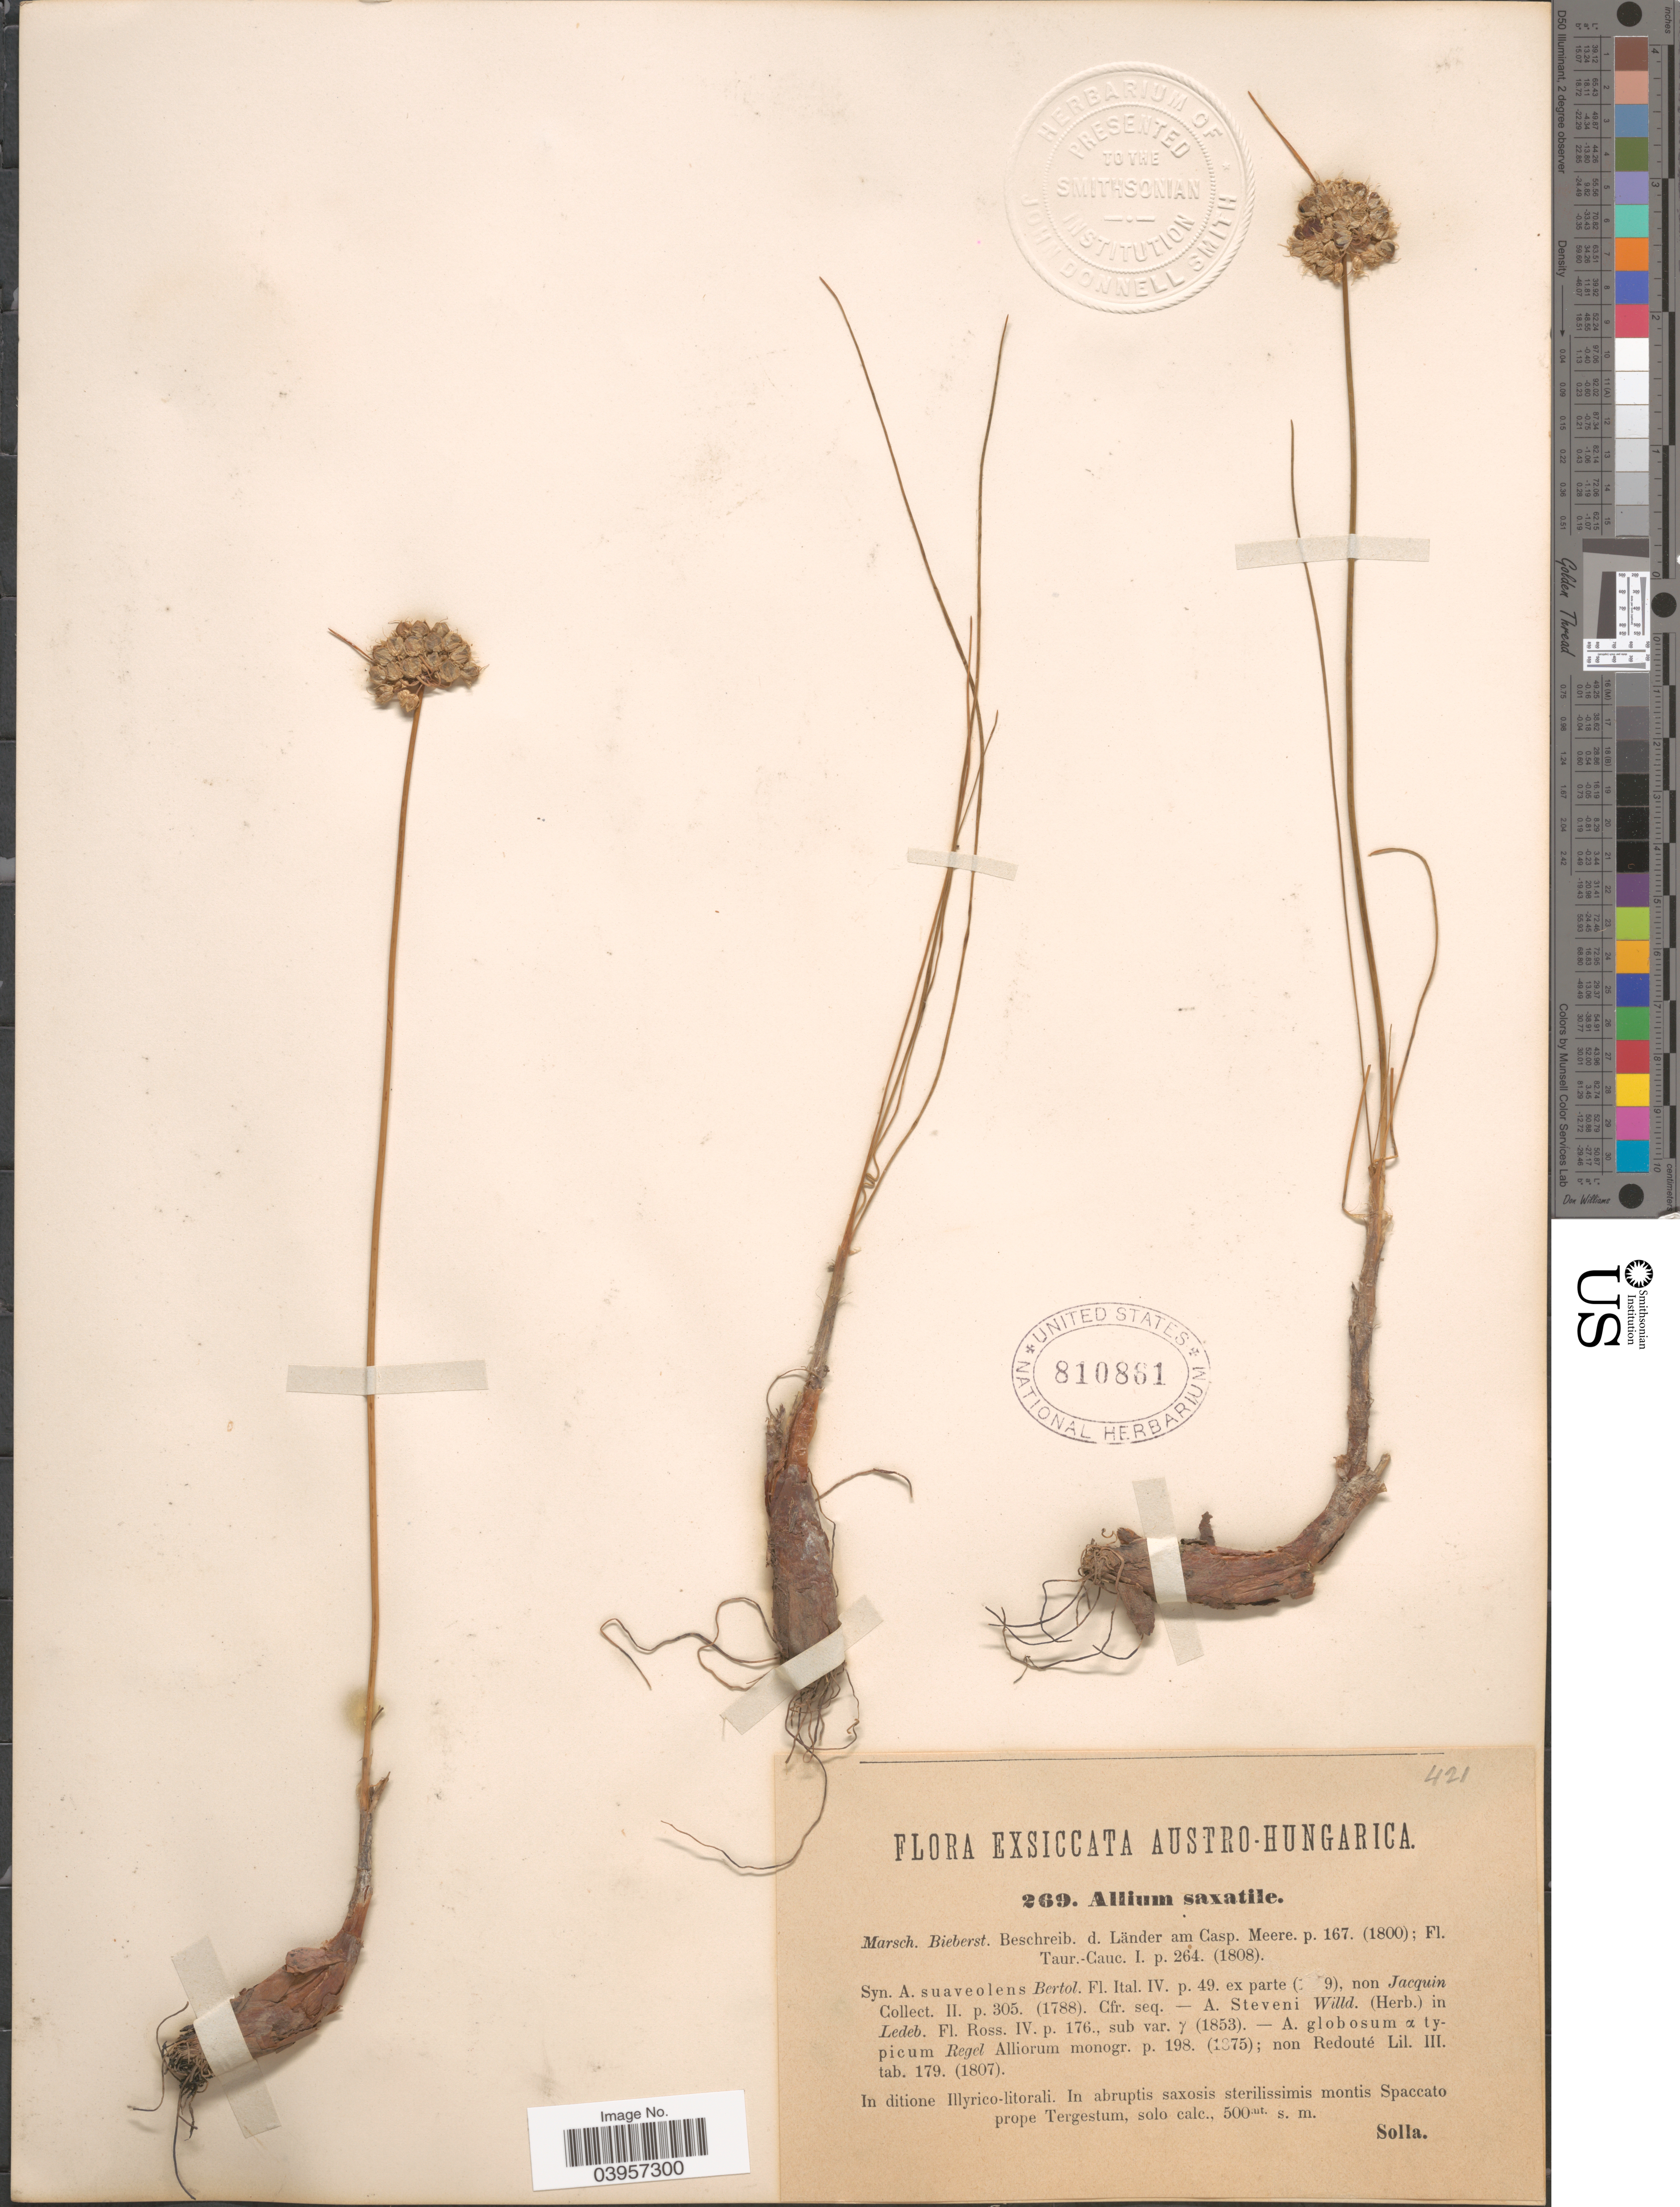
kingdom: Plantae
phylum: Tracheophyta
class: Liliopsida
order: Asparagales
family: Amaryllidaceae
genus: Allium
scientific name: Allium saxatile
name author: M. Bieb.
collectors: Solla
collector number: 369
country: Italy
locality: Austro-Hungarica. In ditione illyrico-litorali. In abruptis saxosis sterilissimis montis Spaccato prope Tergestum.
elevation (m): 500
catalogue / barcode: US 810861